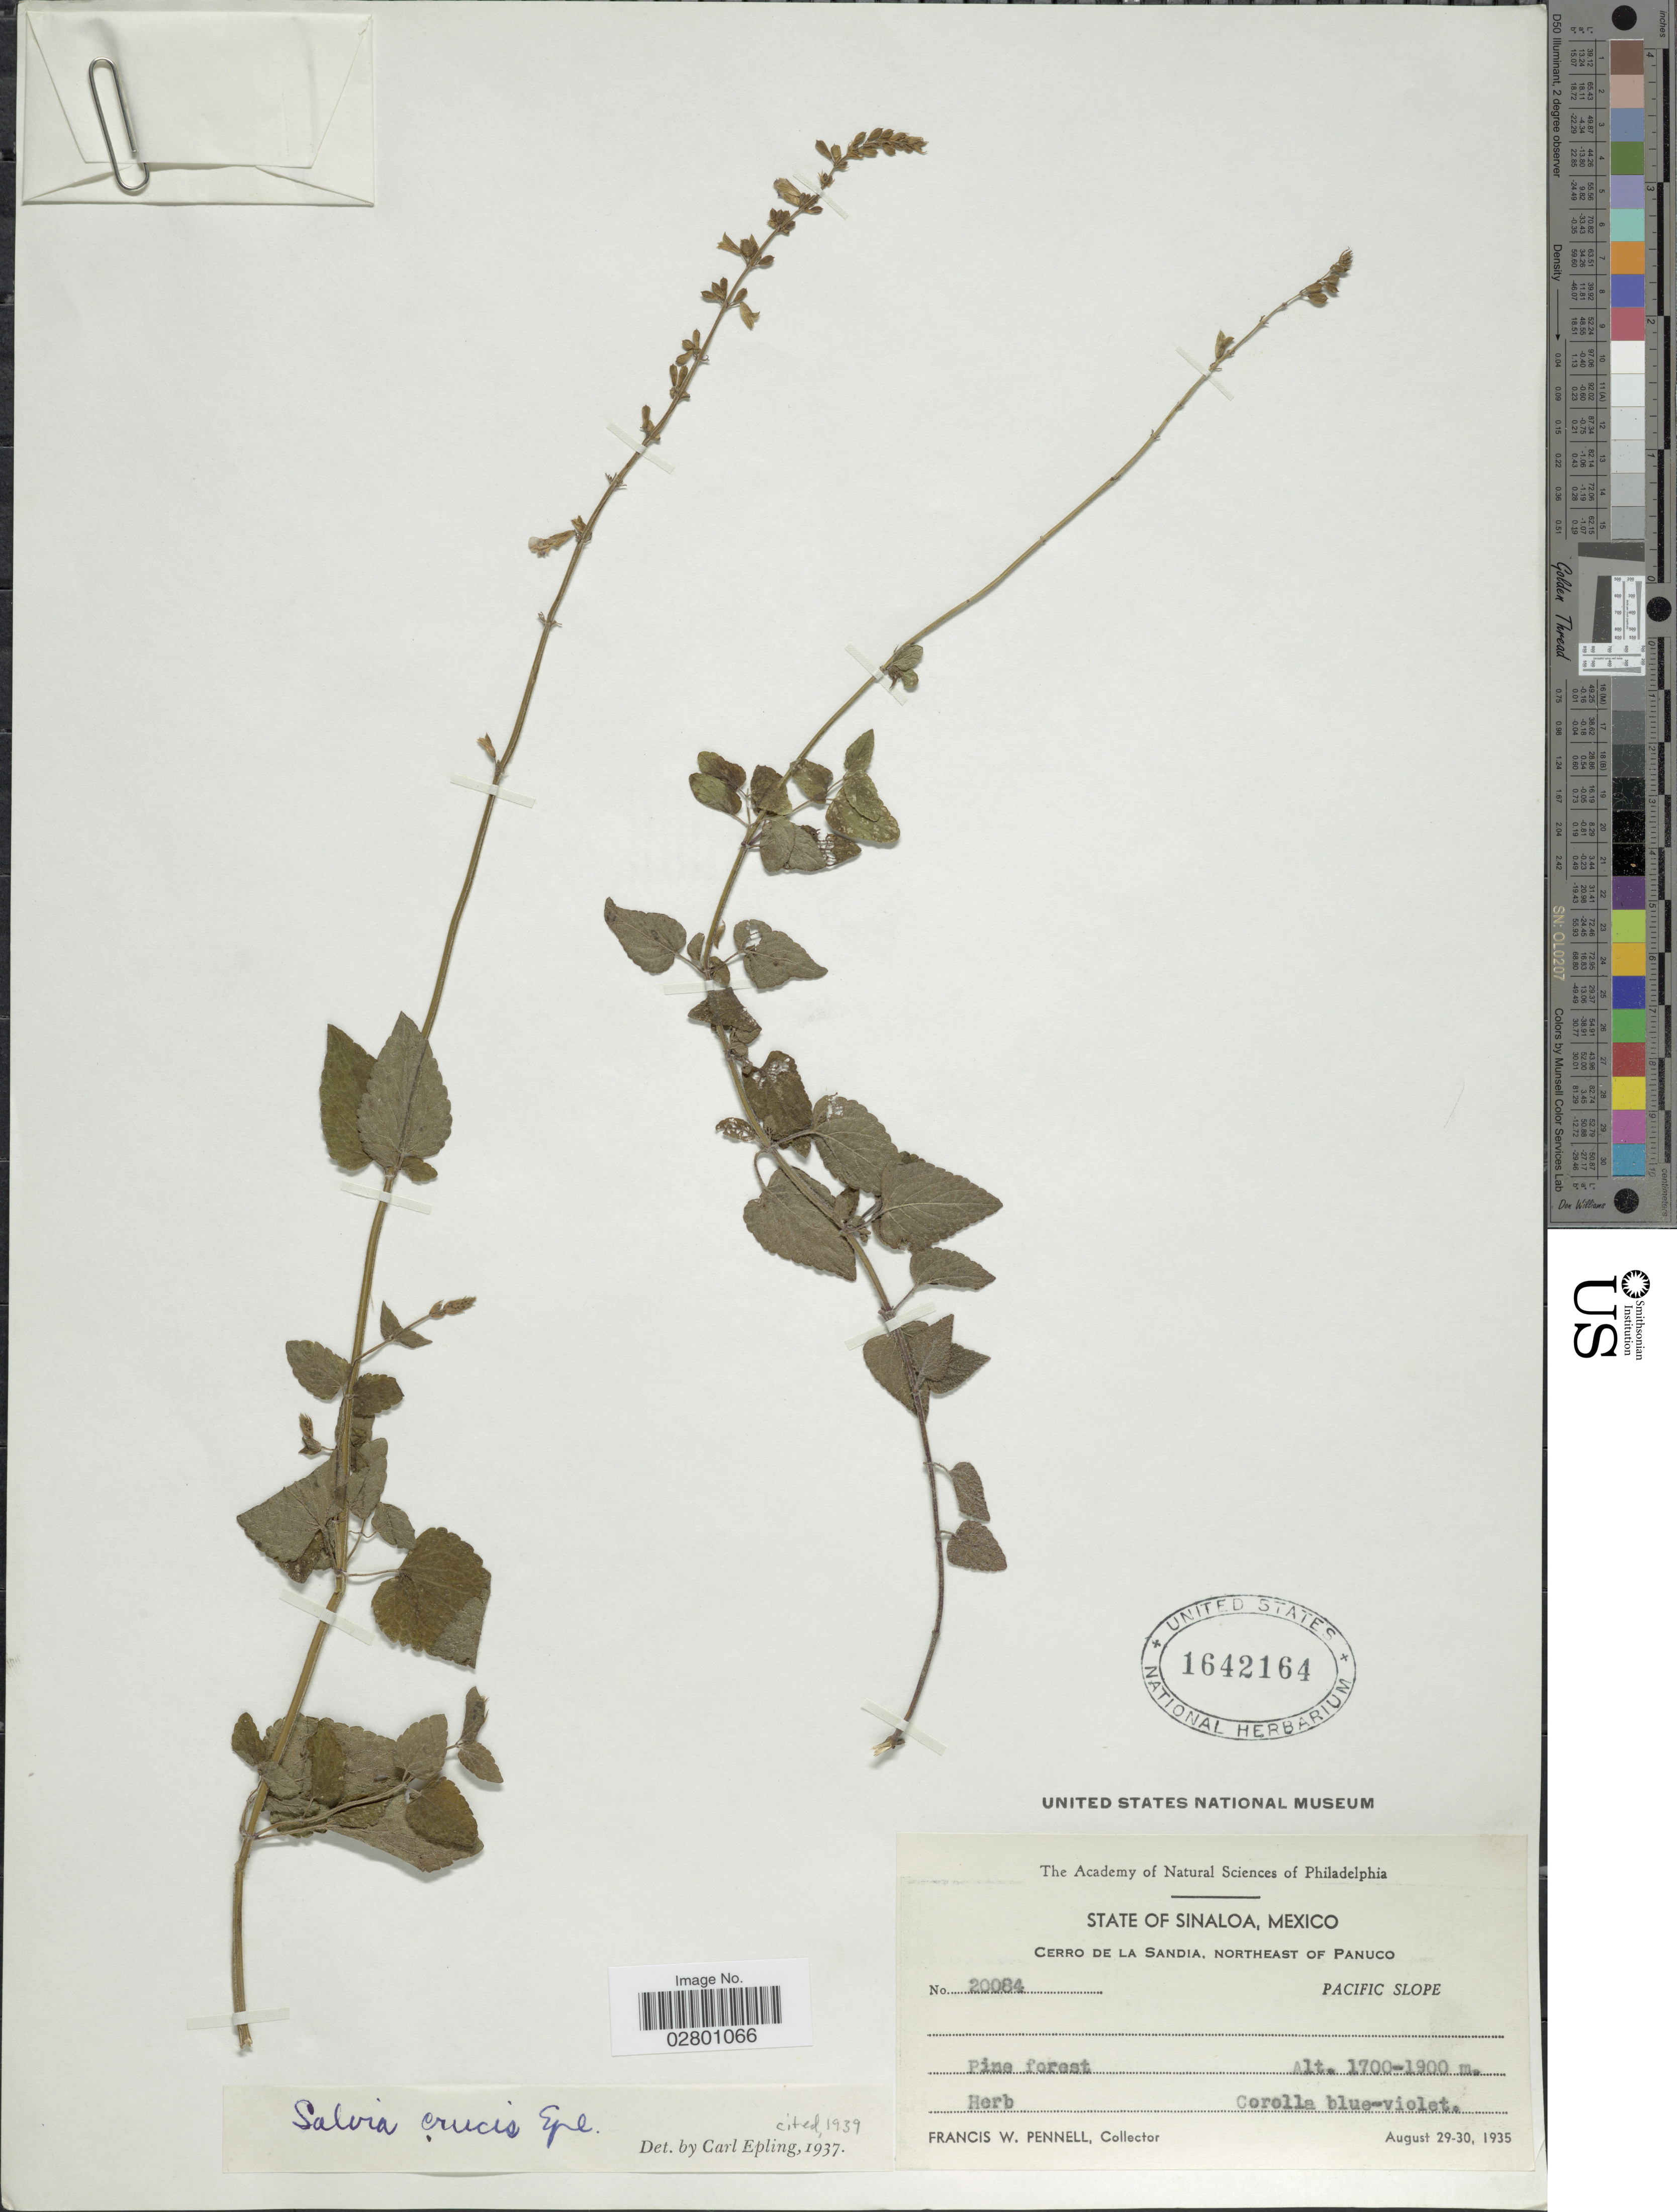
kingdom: Plantae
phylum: Tracheophyta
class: Magnoliopsida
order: Lamiales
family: Lamiaceae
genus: Salvia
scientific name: Salvia crucis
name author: Epling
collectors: F. W. Pennell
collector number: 20084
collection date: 1935-08-29/1935-08-30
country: Mexico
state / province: Sinaloa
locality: Cerro de la Sandia, northeast of Panuco. Pacific Slope.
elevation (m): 1700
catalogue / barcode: US 1642164